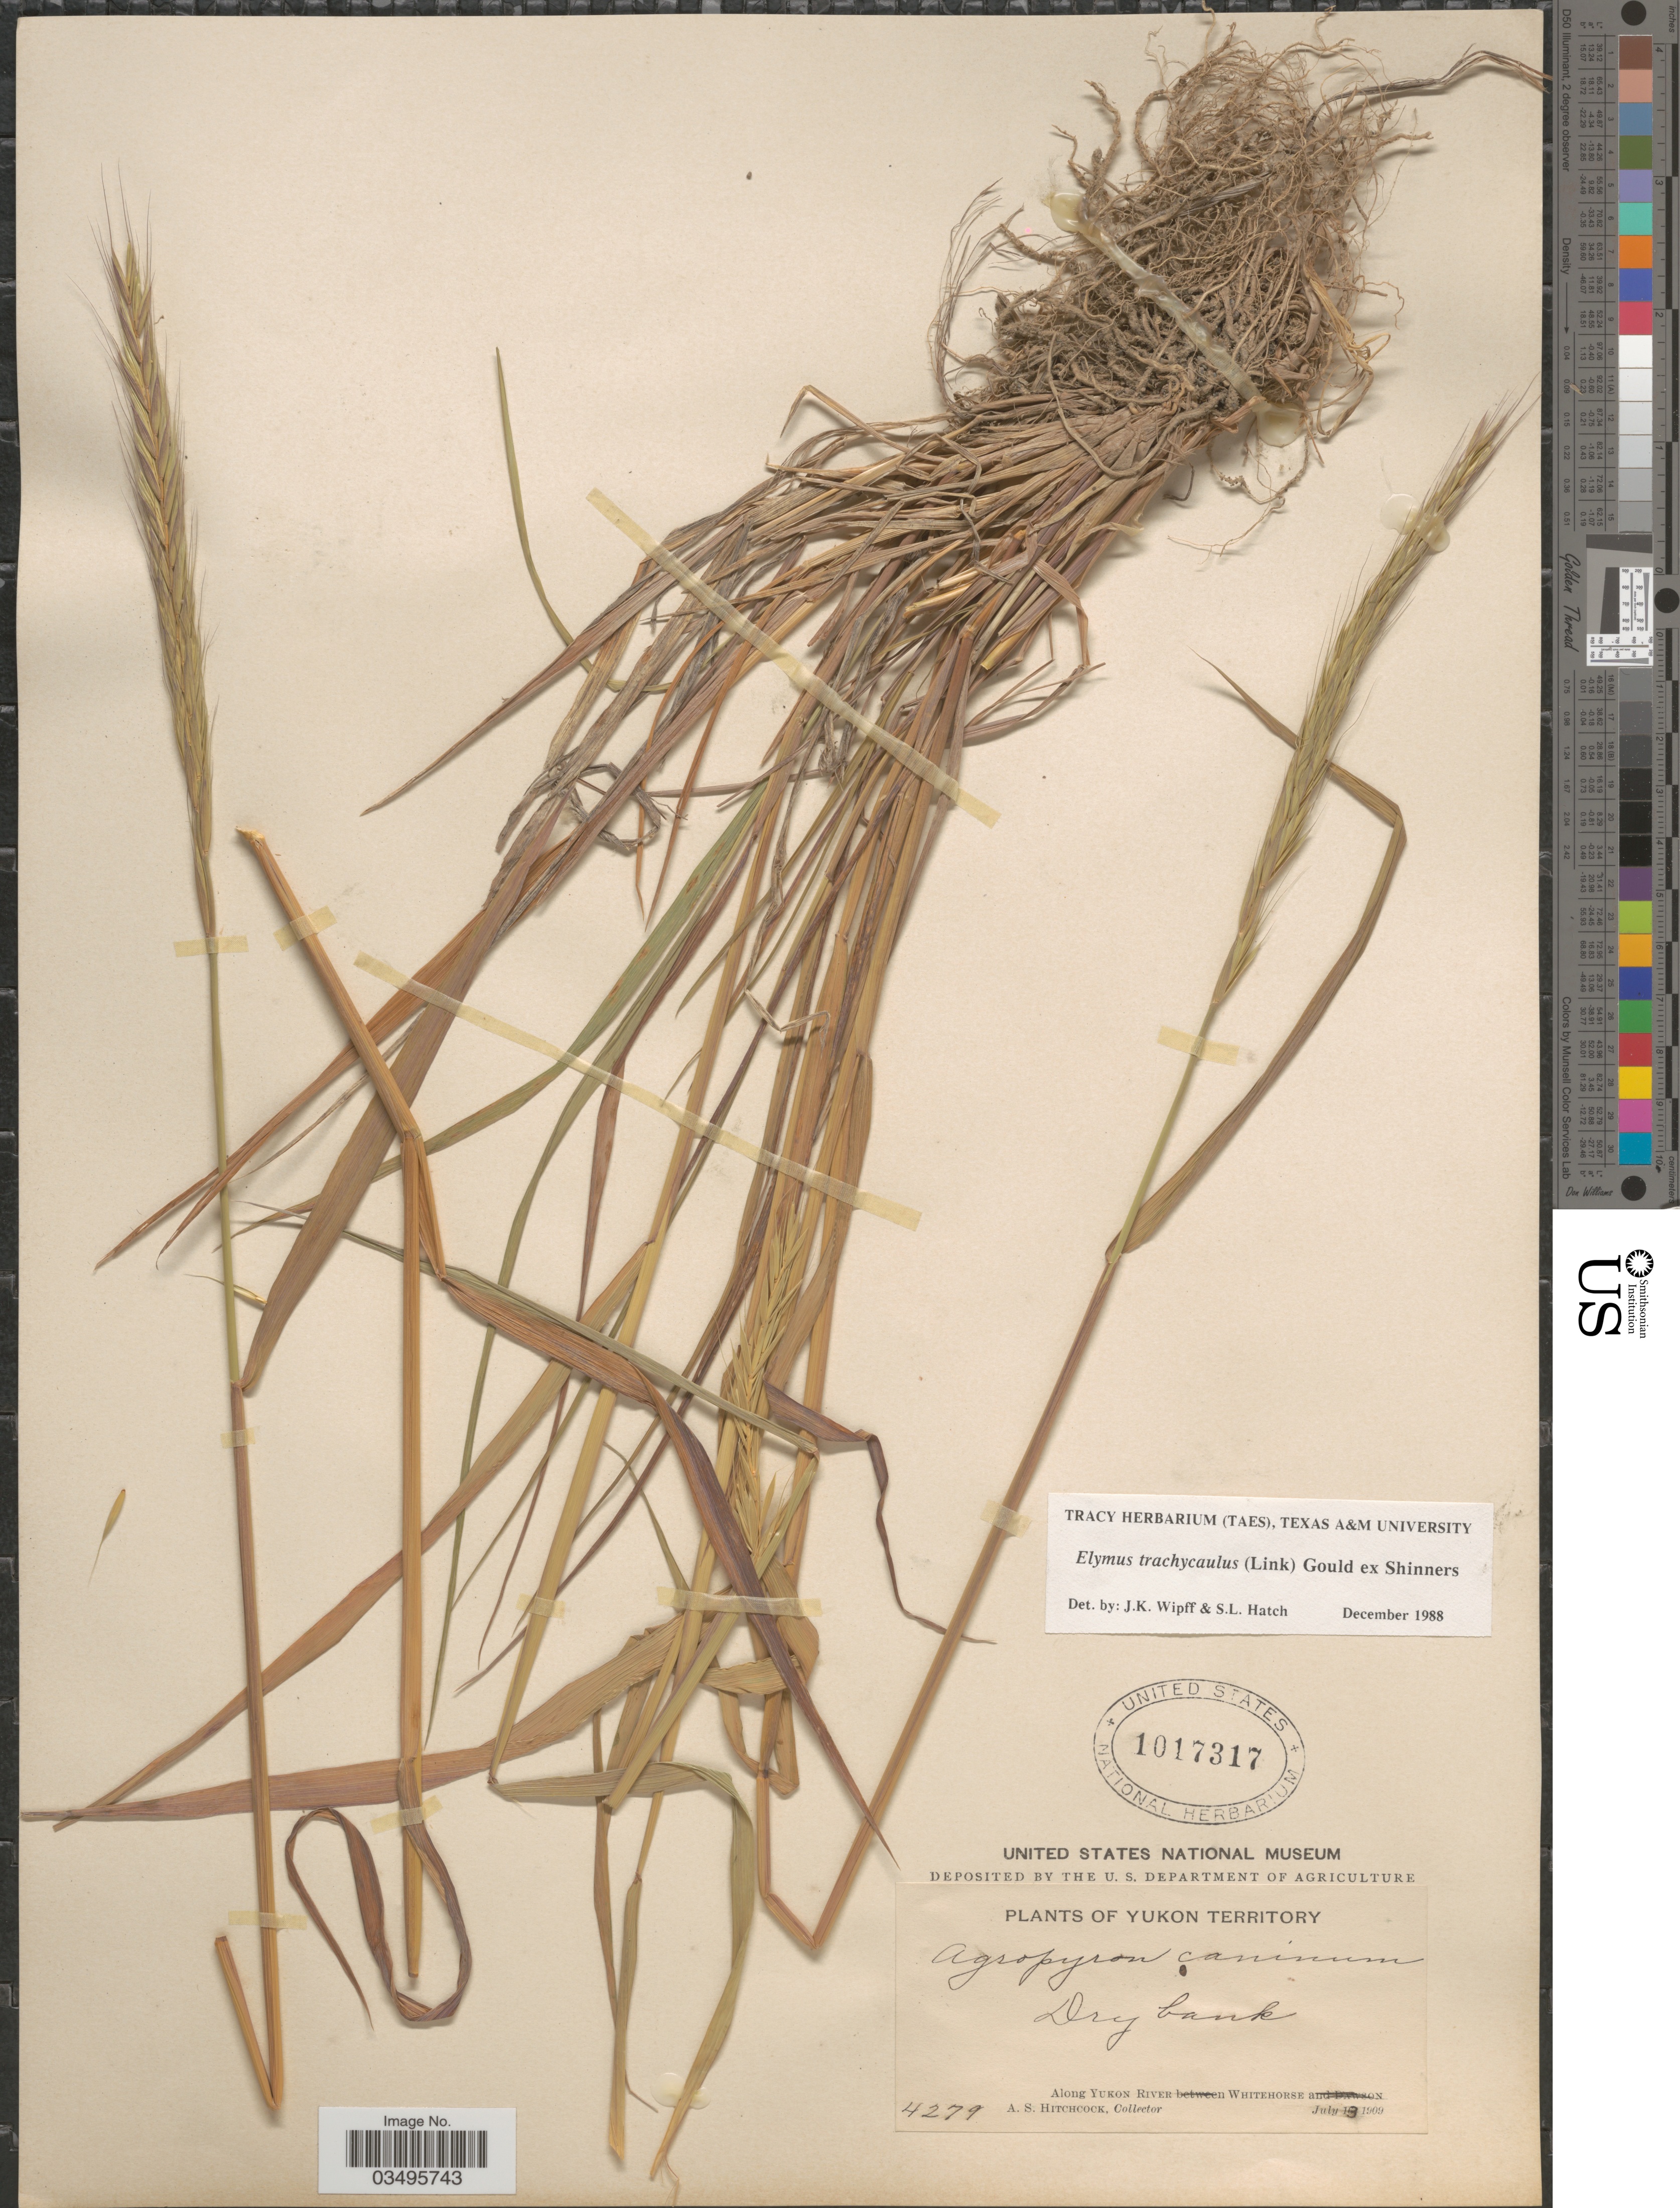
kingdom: Plantae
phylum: Tracheophyta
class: Liliopsida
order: Poales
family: Poaceae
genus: Elymus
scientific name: Elymus trachycaulus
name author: (Link) Gould ex Shinners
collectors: A. S. Hitchcock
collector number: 4279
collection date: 1909-07-13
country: Canada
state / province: Yukon Territory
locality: Dry bank. Along Yukon River Whitehorse.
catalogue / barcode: US 1017317